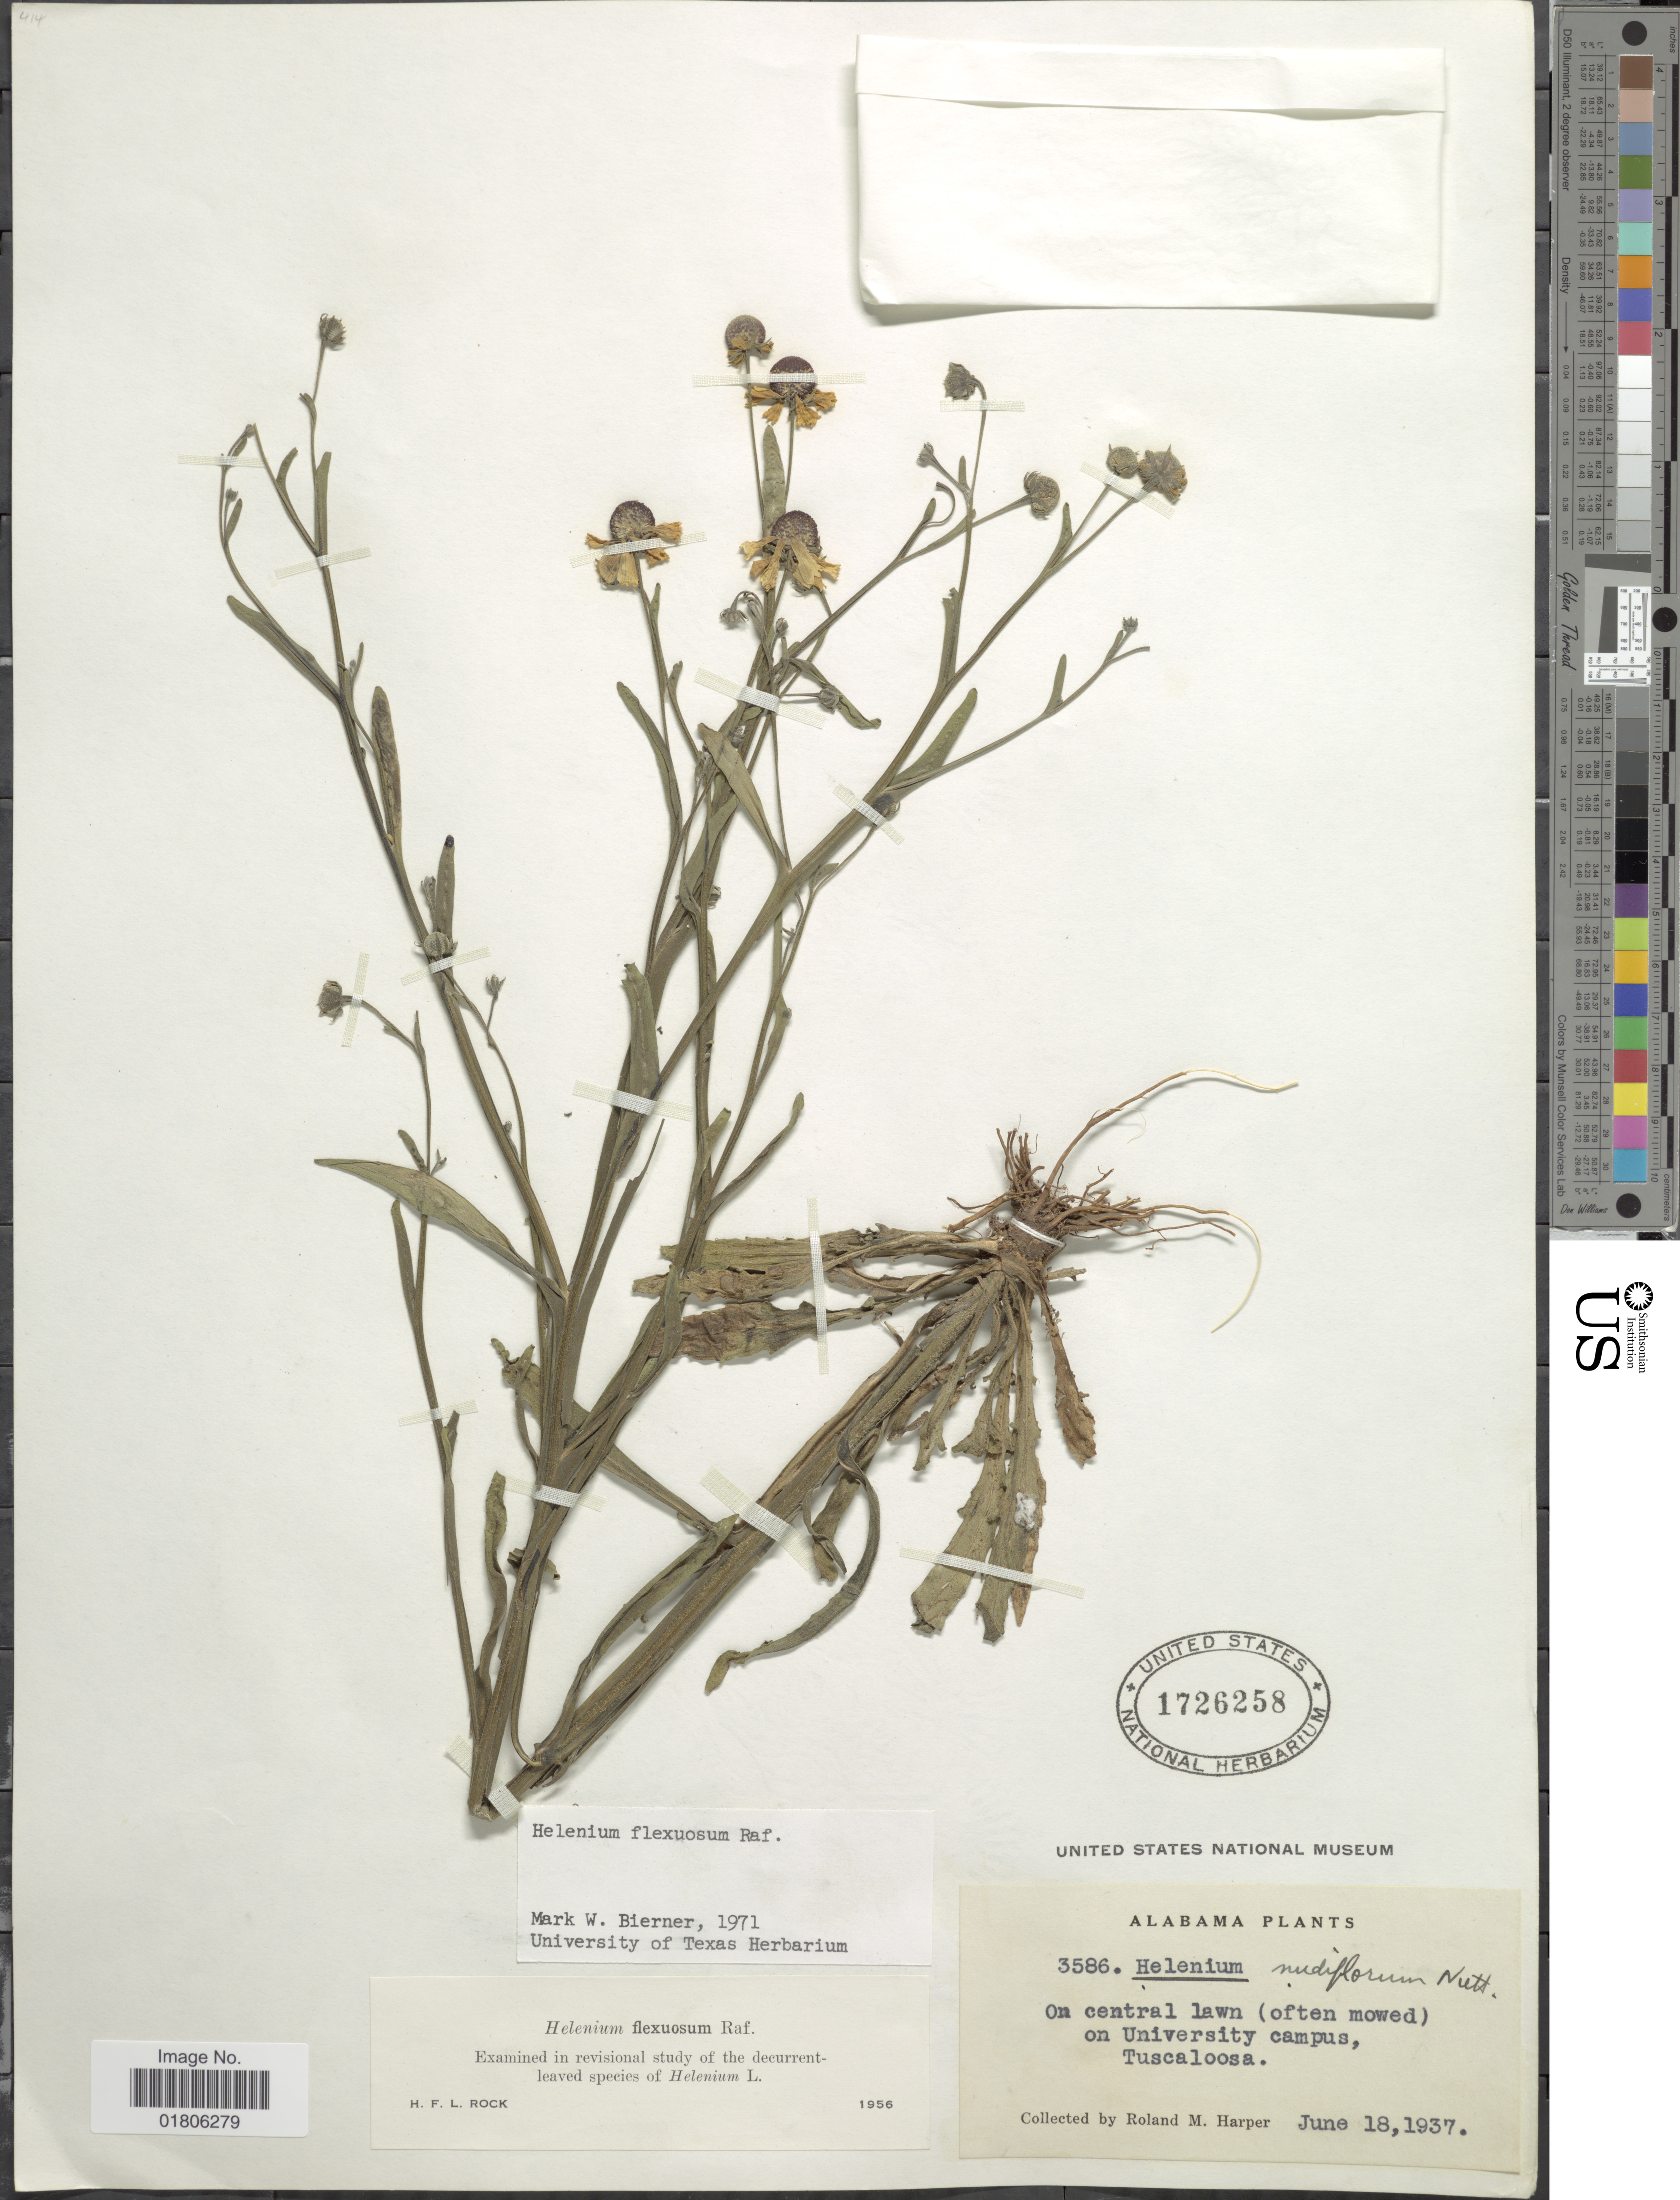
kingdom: Plantae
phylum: Tracheophyta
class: Magnoliopsida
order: Asterales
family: Asteraceae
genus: Helenium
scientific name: Helenium flexuosum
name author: Raf.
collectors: R. M. Harper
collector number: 3586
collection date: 1937-06-18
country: United States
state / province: Alabama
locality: On Cenral Lawn on University capus, Tuscaloosa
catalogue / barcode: US 1726258